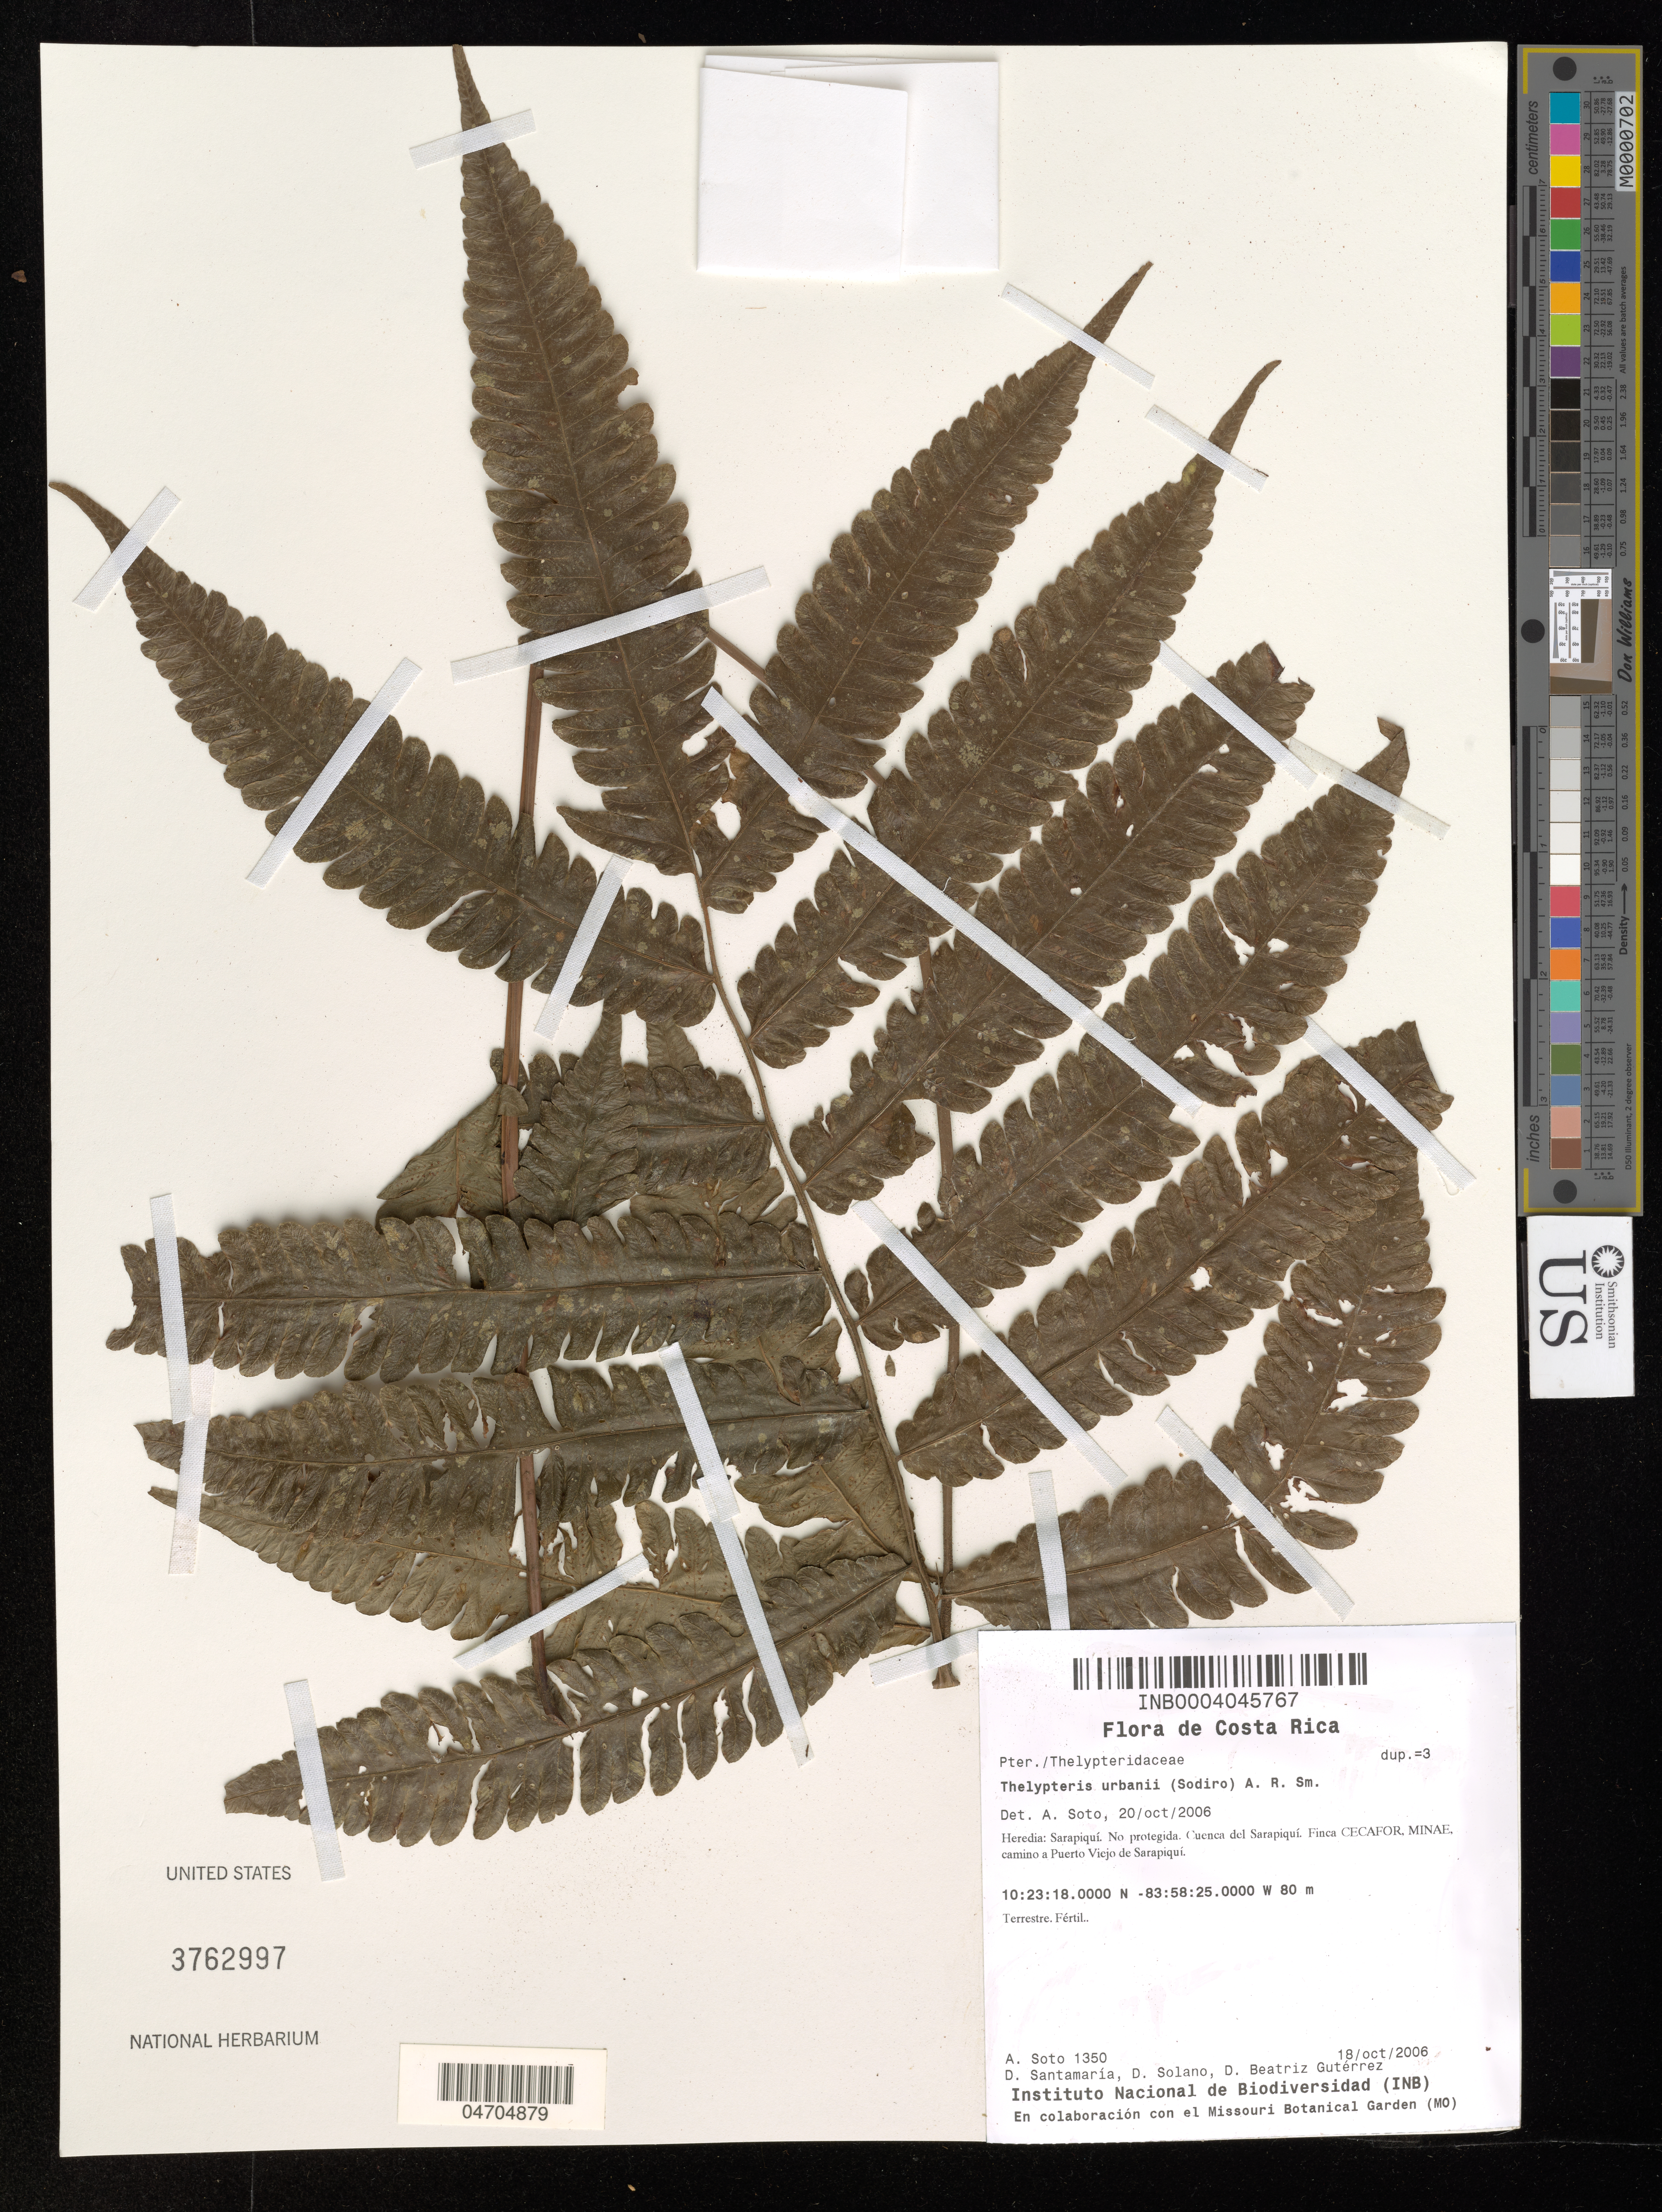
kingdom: Plantae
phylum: Tracheophyta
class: Polypodiopsida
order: Polypodiales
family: Thelypteridaceae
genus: Thelypteris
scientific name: Thelypteris urbanii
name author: (Sodiro) A.R. Sm.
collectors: A. Soto, D. Santamaria, D. Solano & D. Beatriz Gutérrez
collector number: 1350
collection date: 2006-10-18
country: Costa Rica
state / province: Heredia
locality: Sarapiquí. No protegida. Cuenca del Sarapiquí. Finca CECAFOR, MINAE, camino a Puerto Viejo de Sarapiquí.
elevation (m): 80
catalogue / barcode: US 3762997